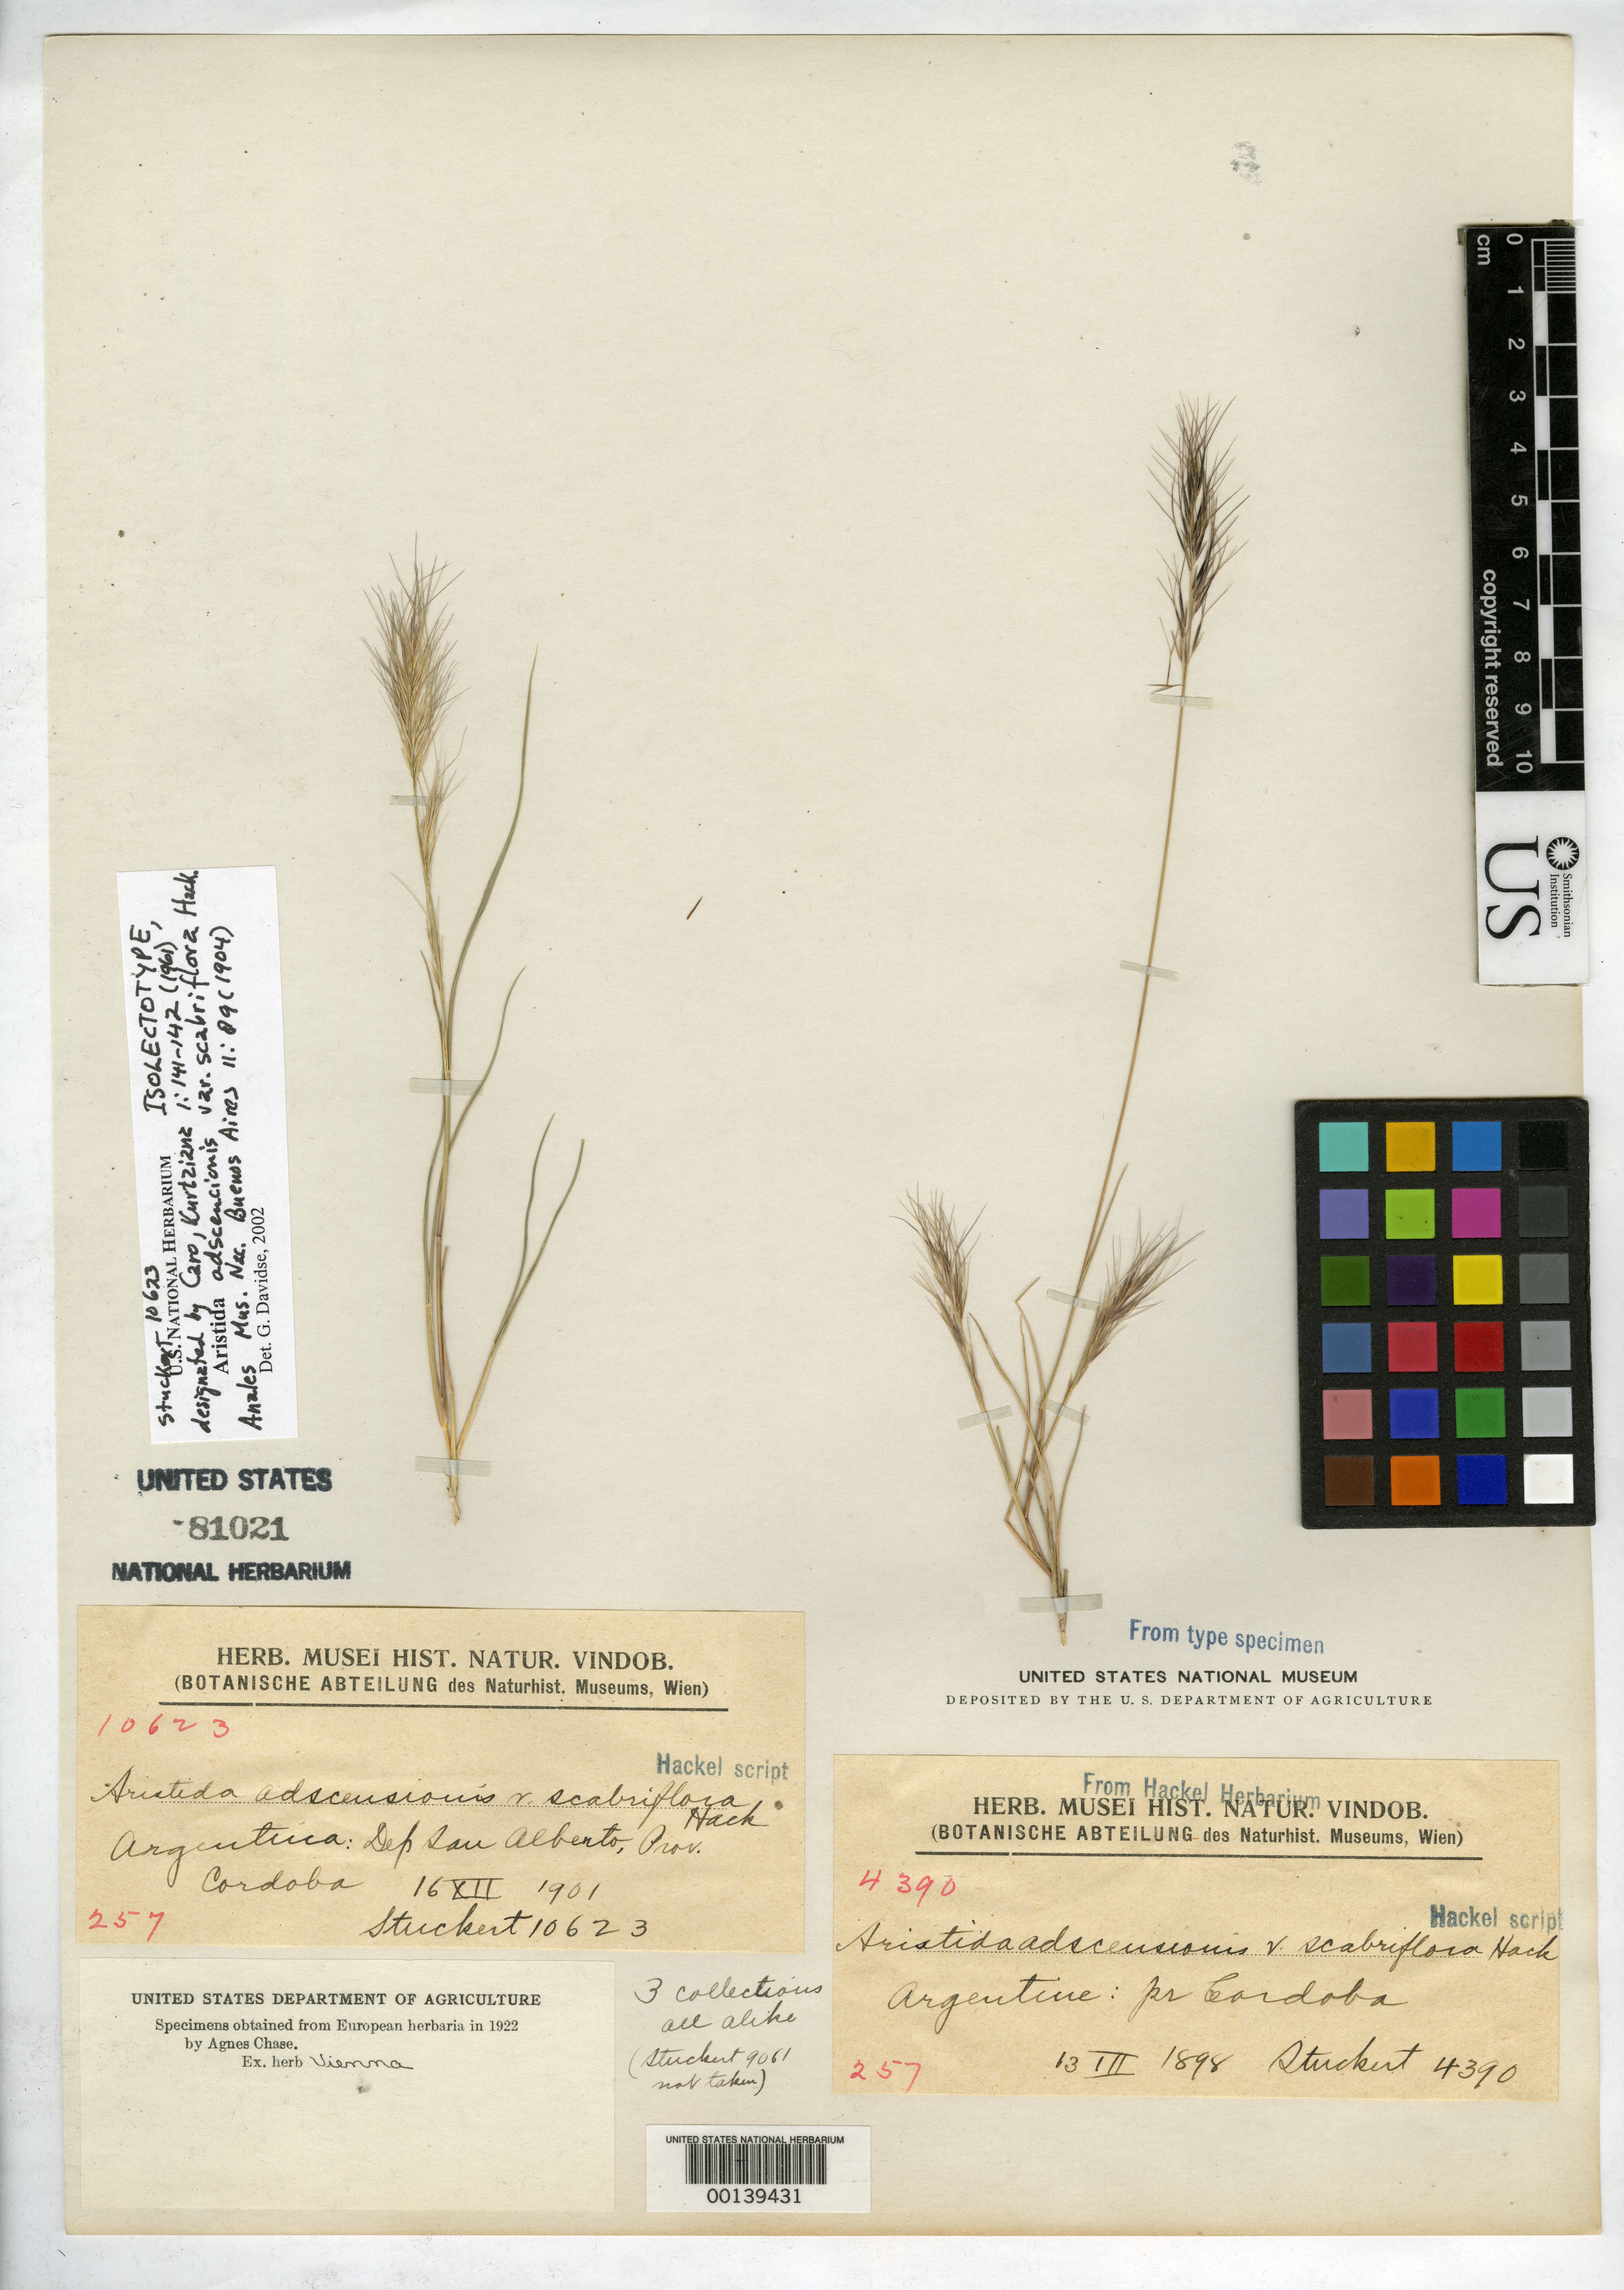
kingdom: Plantae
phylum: Tracheophyta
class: Liliopsida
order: Poales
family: Poaceae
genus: Aristida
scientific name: Aristida adscensionis var. scabriflora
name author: Hack. in Stuck.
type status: Type Fragment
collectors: T. Stuckert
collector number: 10623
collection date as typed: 16 Dec 1901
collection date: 1901-12-16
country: Argentina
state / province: Córdoba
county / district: San Alberto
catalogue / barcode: US 81021-2